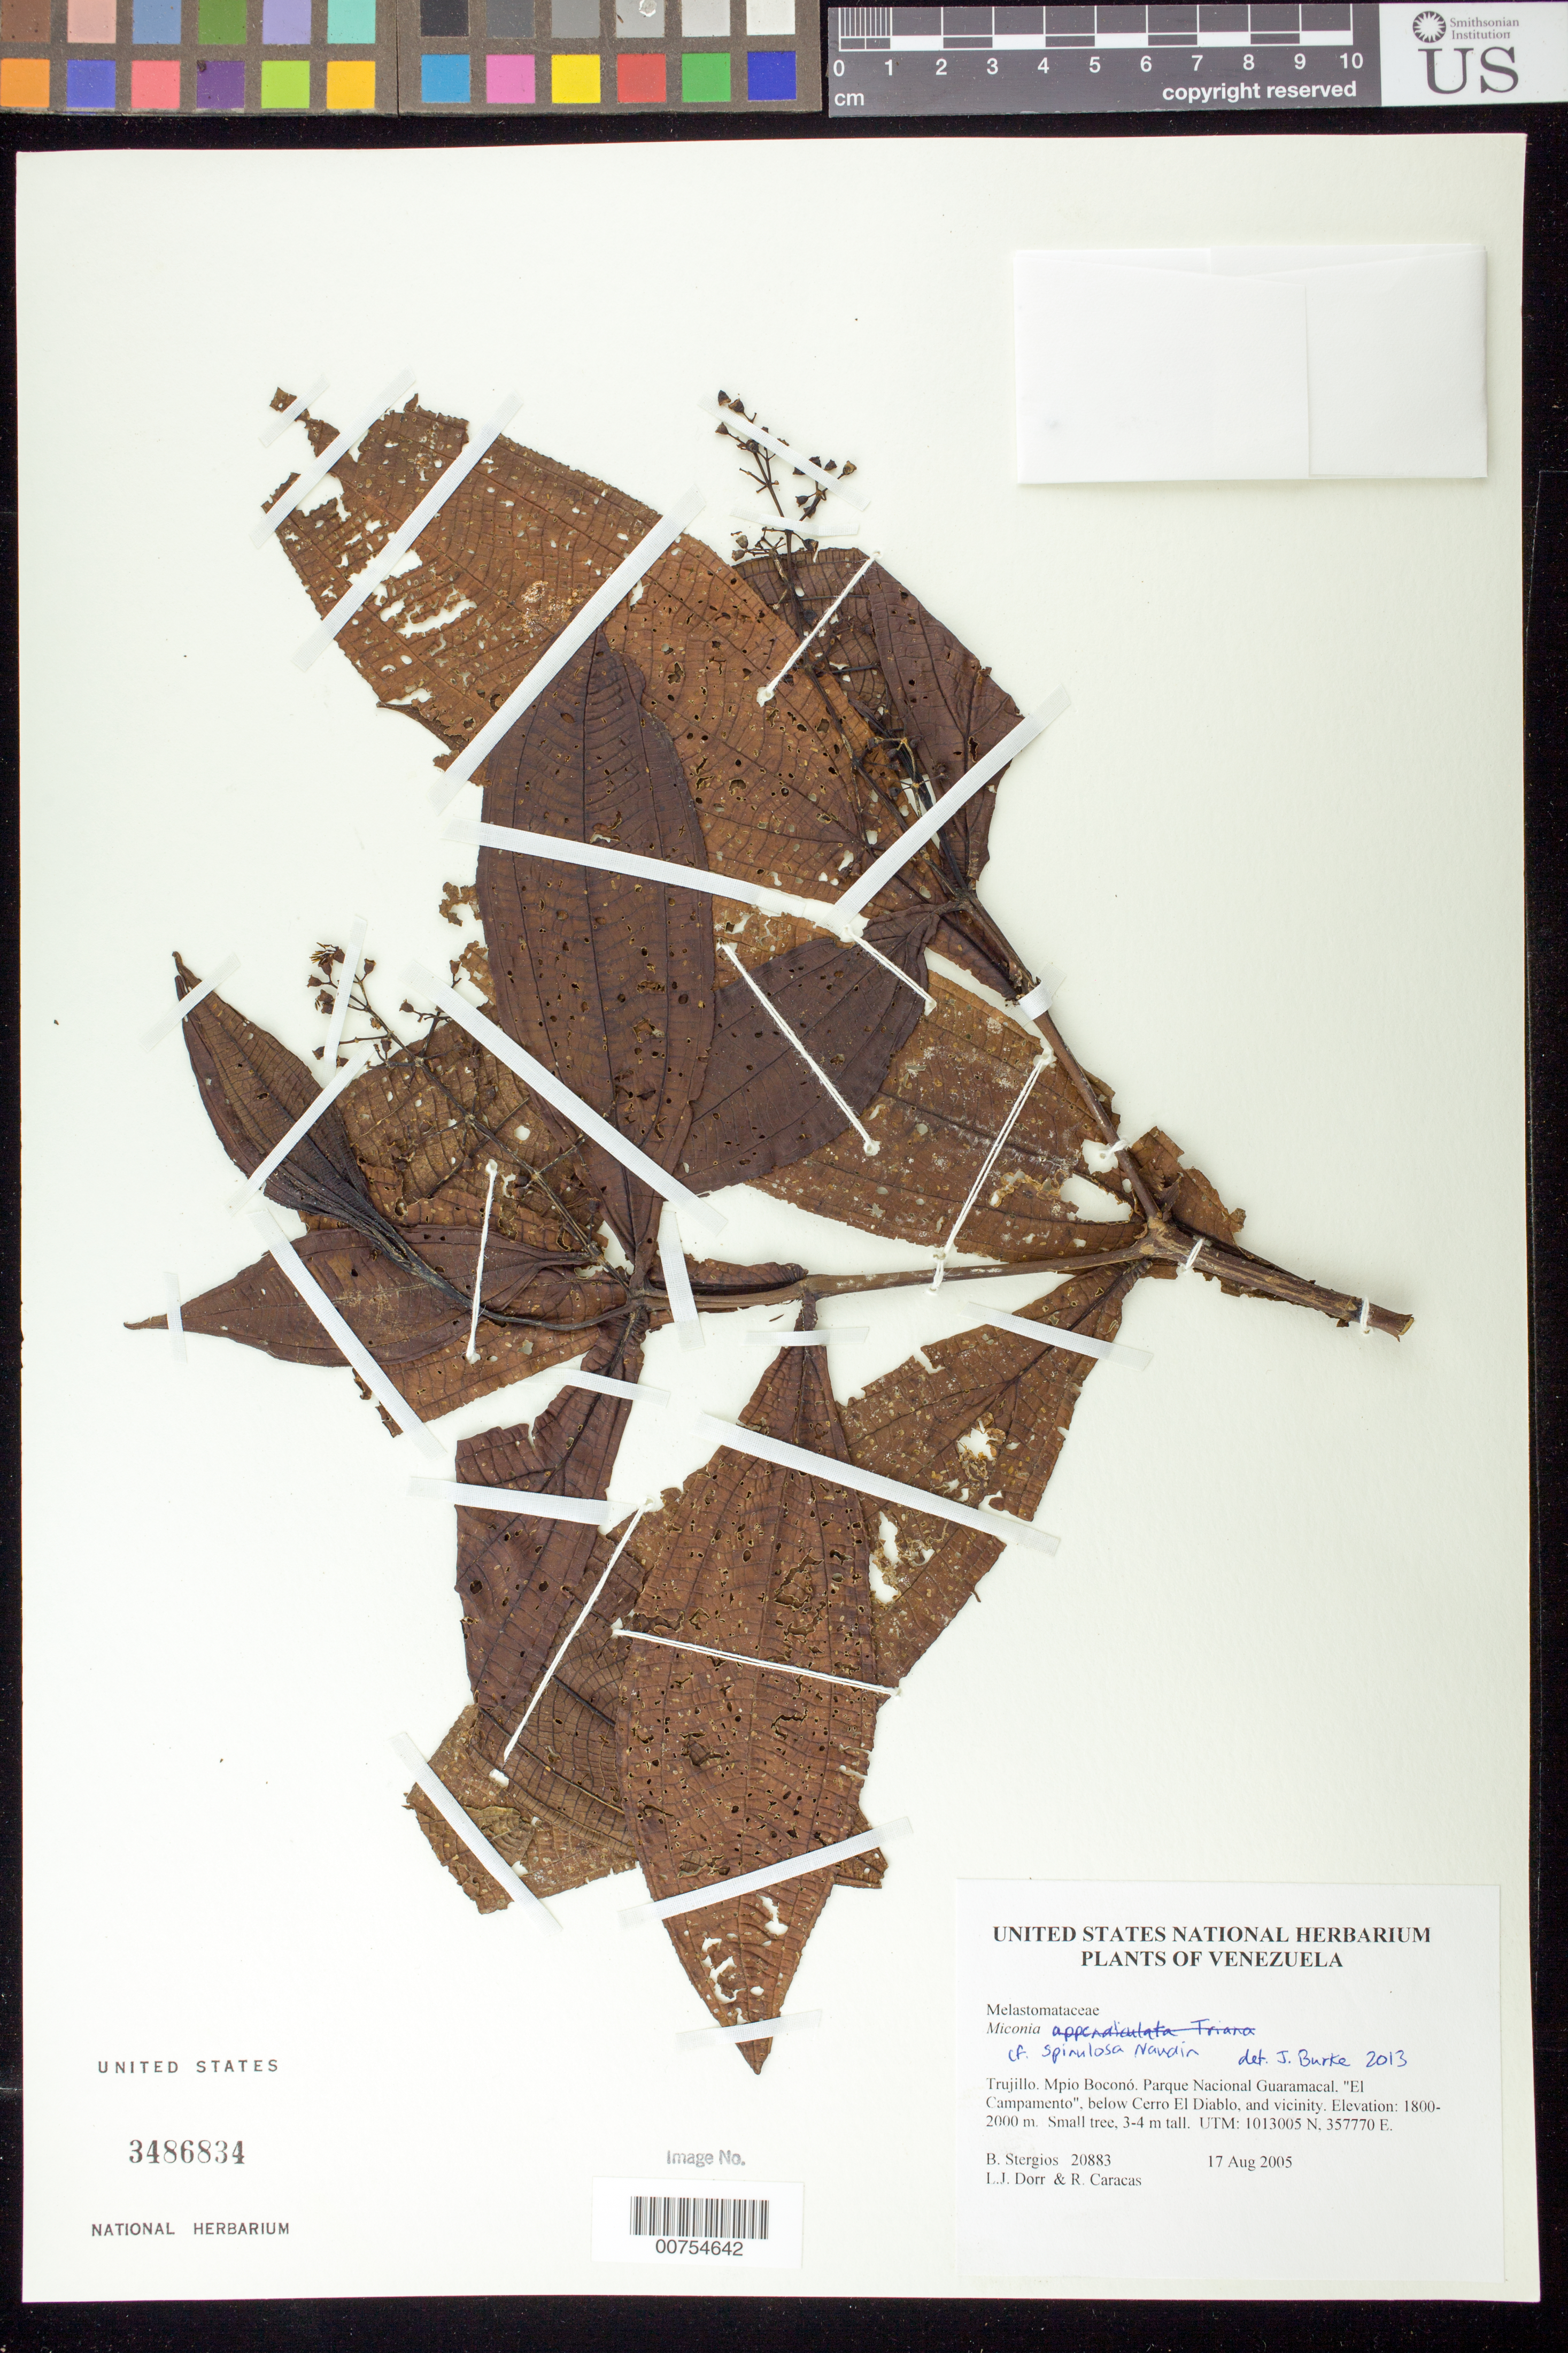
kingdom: Plantae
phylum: Tracheophyta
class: Magnoliopsida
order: Myrtales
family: Melastomataceae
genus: Miconia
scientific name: Miconia spinulosa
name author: Naudin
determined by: Burke, Janelle M.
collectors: B. G. Stergios, L. J. Dorr & R. Caracas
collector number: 20883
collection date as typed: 17 Aug 2005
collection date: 2005-08-17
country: Venezuela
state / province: Trujillo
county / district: Boconó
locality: Parque Nacional Guaramacal, "El Campamento", below Cerro El Diablo, and vicinity.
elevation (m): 1800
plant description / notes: PORT, US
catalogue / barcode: US 3486834